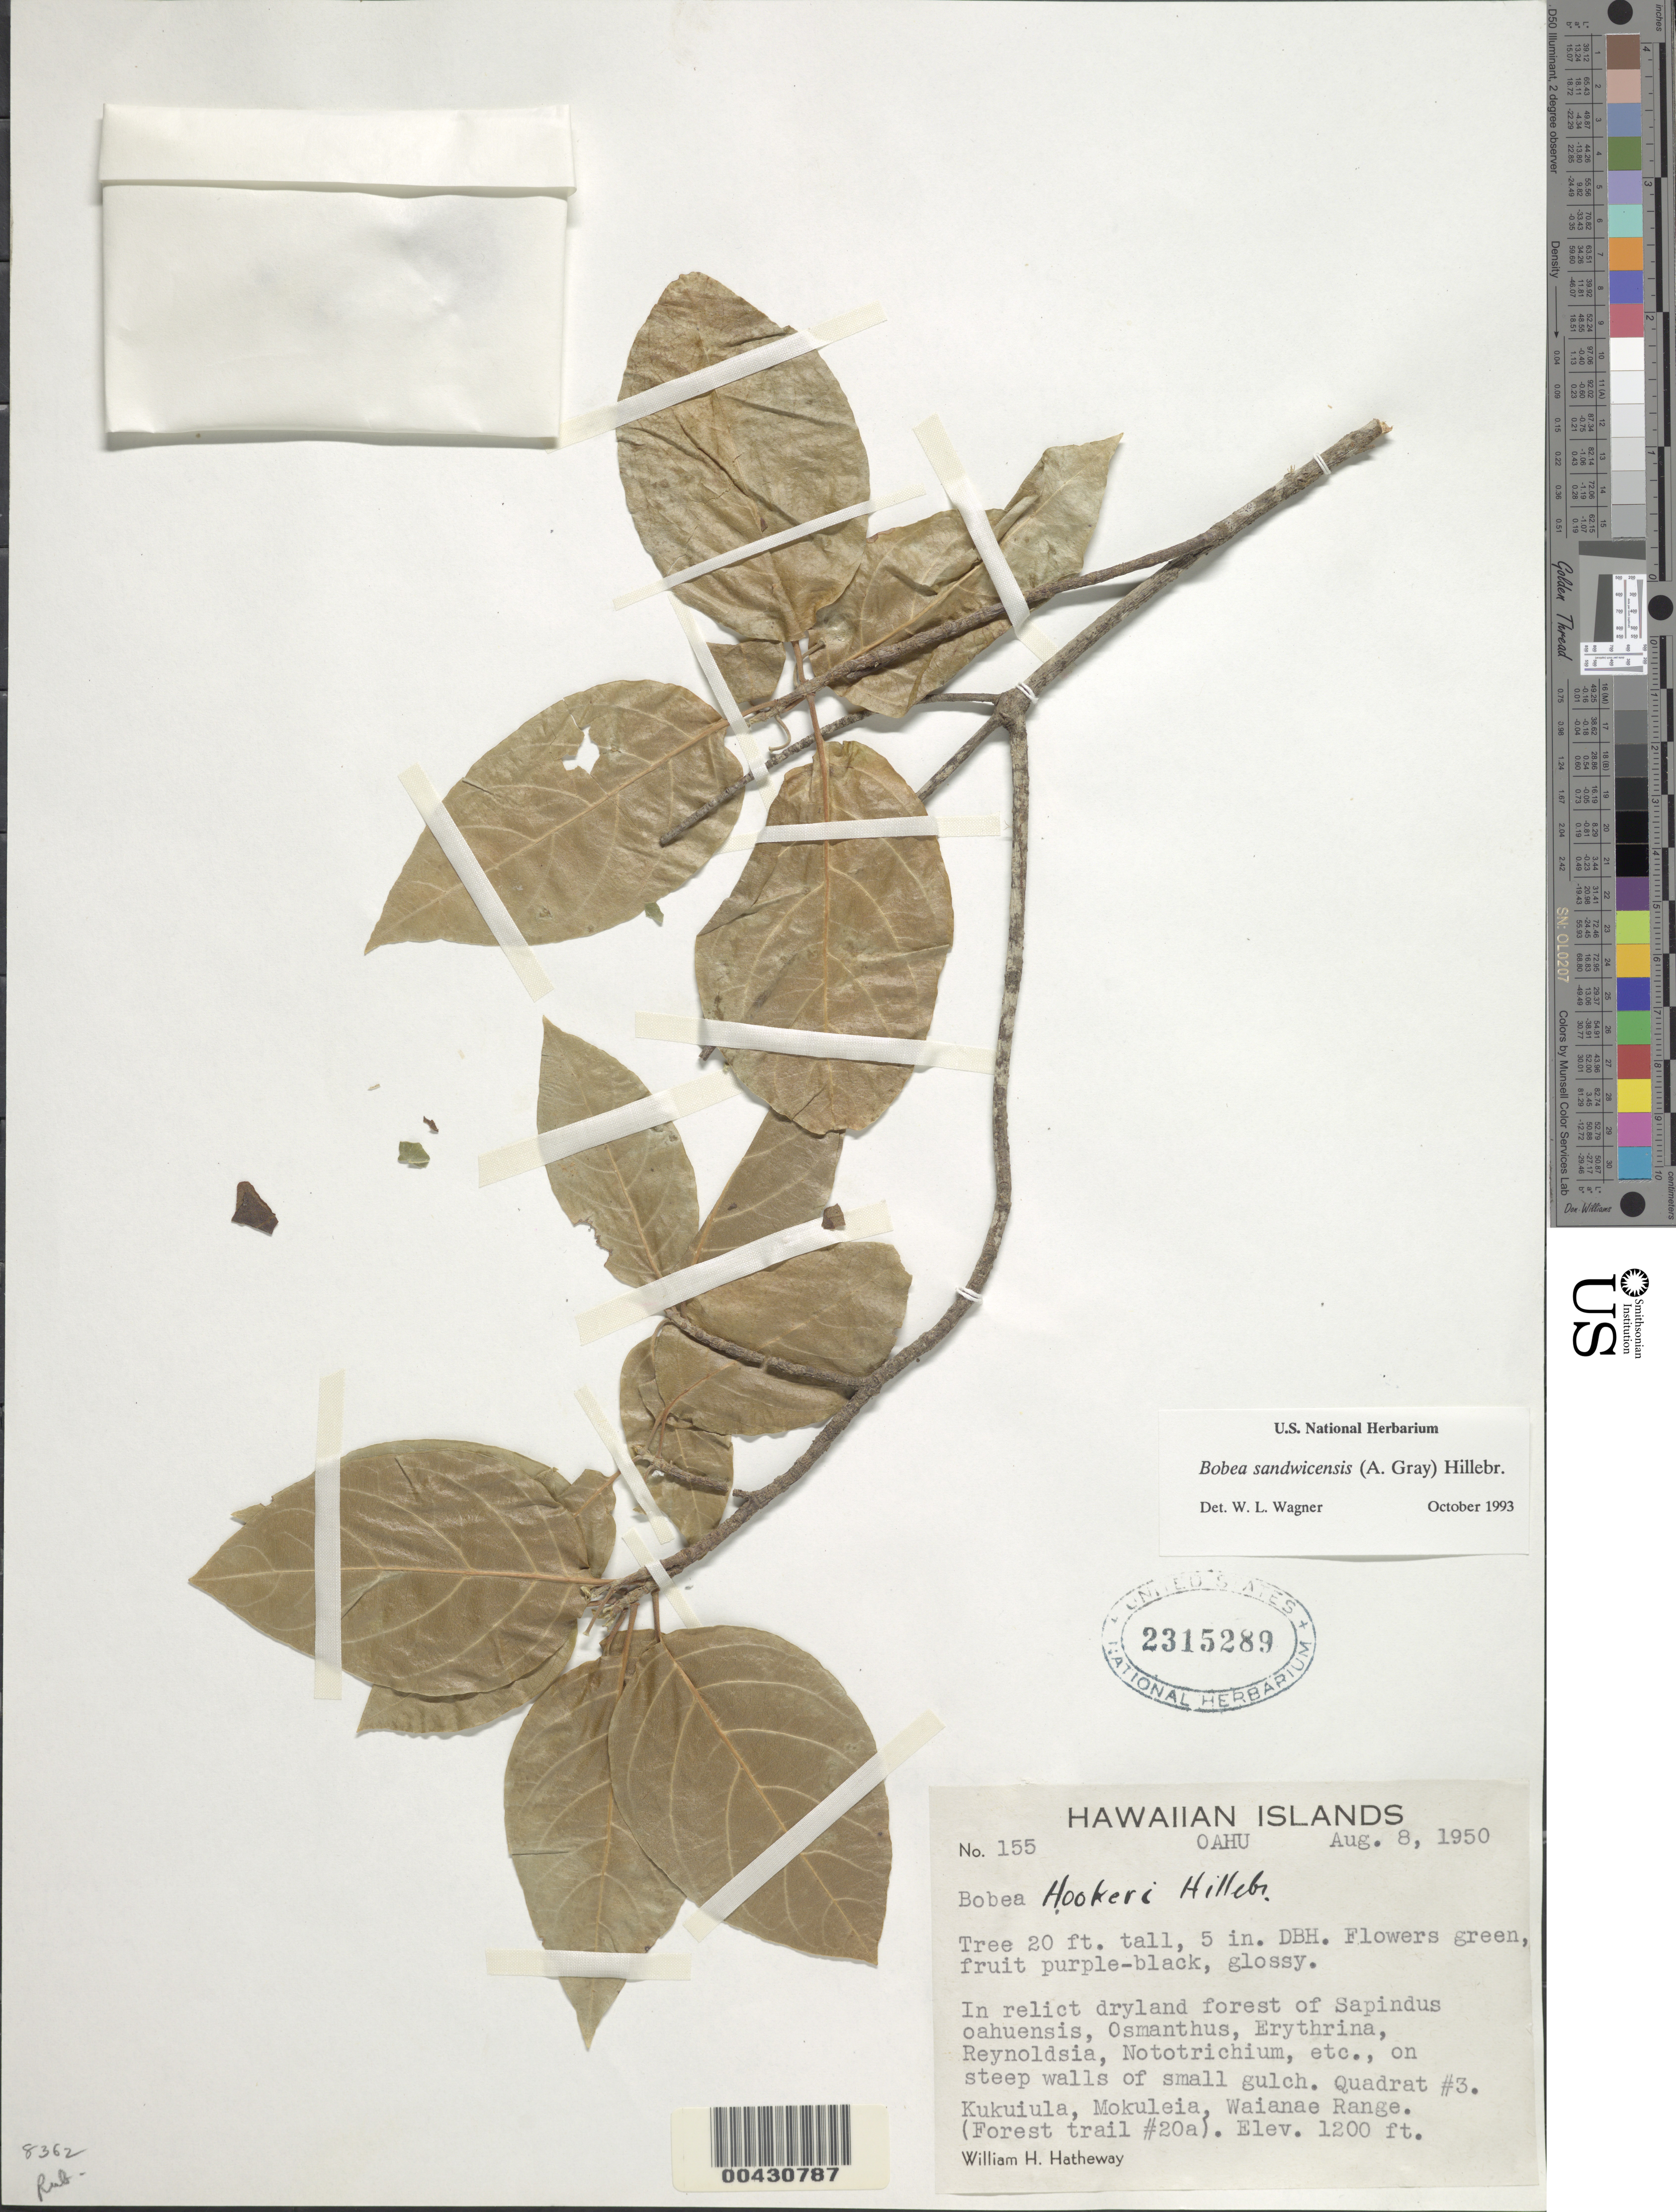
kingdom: Plantae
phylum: Tracheophyta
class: Magnoliopsida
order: Gentianales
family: Rubiaceae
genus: Bobea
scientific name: Bobea elatior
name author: Gaudich.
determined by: Wagner, W. L., (BOT), Smithsonian Institution - National Museum of Natural History (UNITED STATES)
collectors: W. H. Hatheway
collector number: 155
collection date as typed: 8 Aug 1950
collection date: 1950-08-08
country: United States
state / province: Hawaii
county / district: Honolulu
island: Oahu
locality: Kukuiula, Mokuleia, Waianae Range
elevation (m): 366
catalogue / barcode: US 2315289